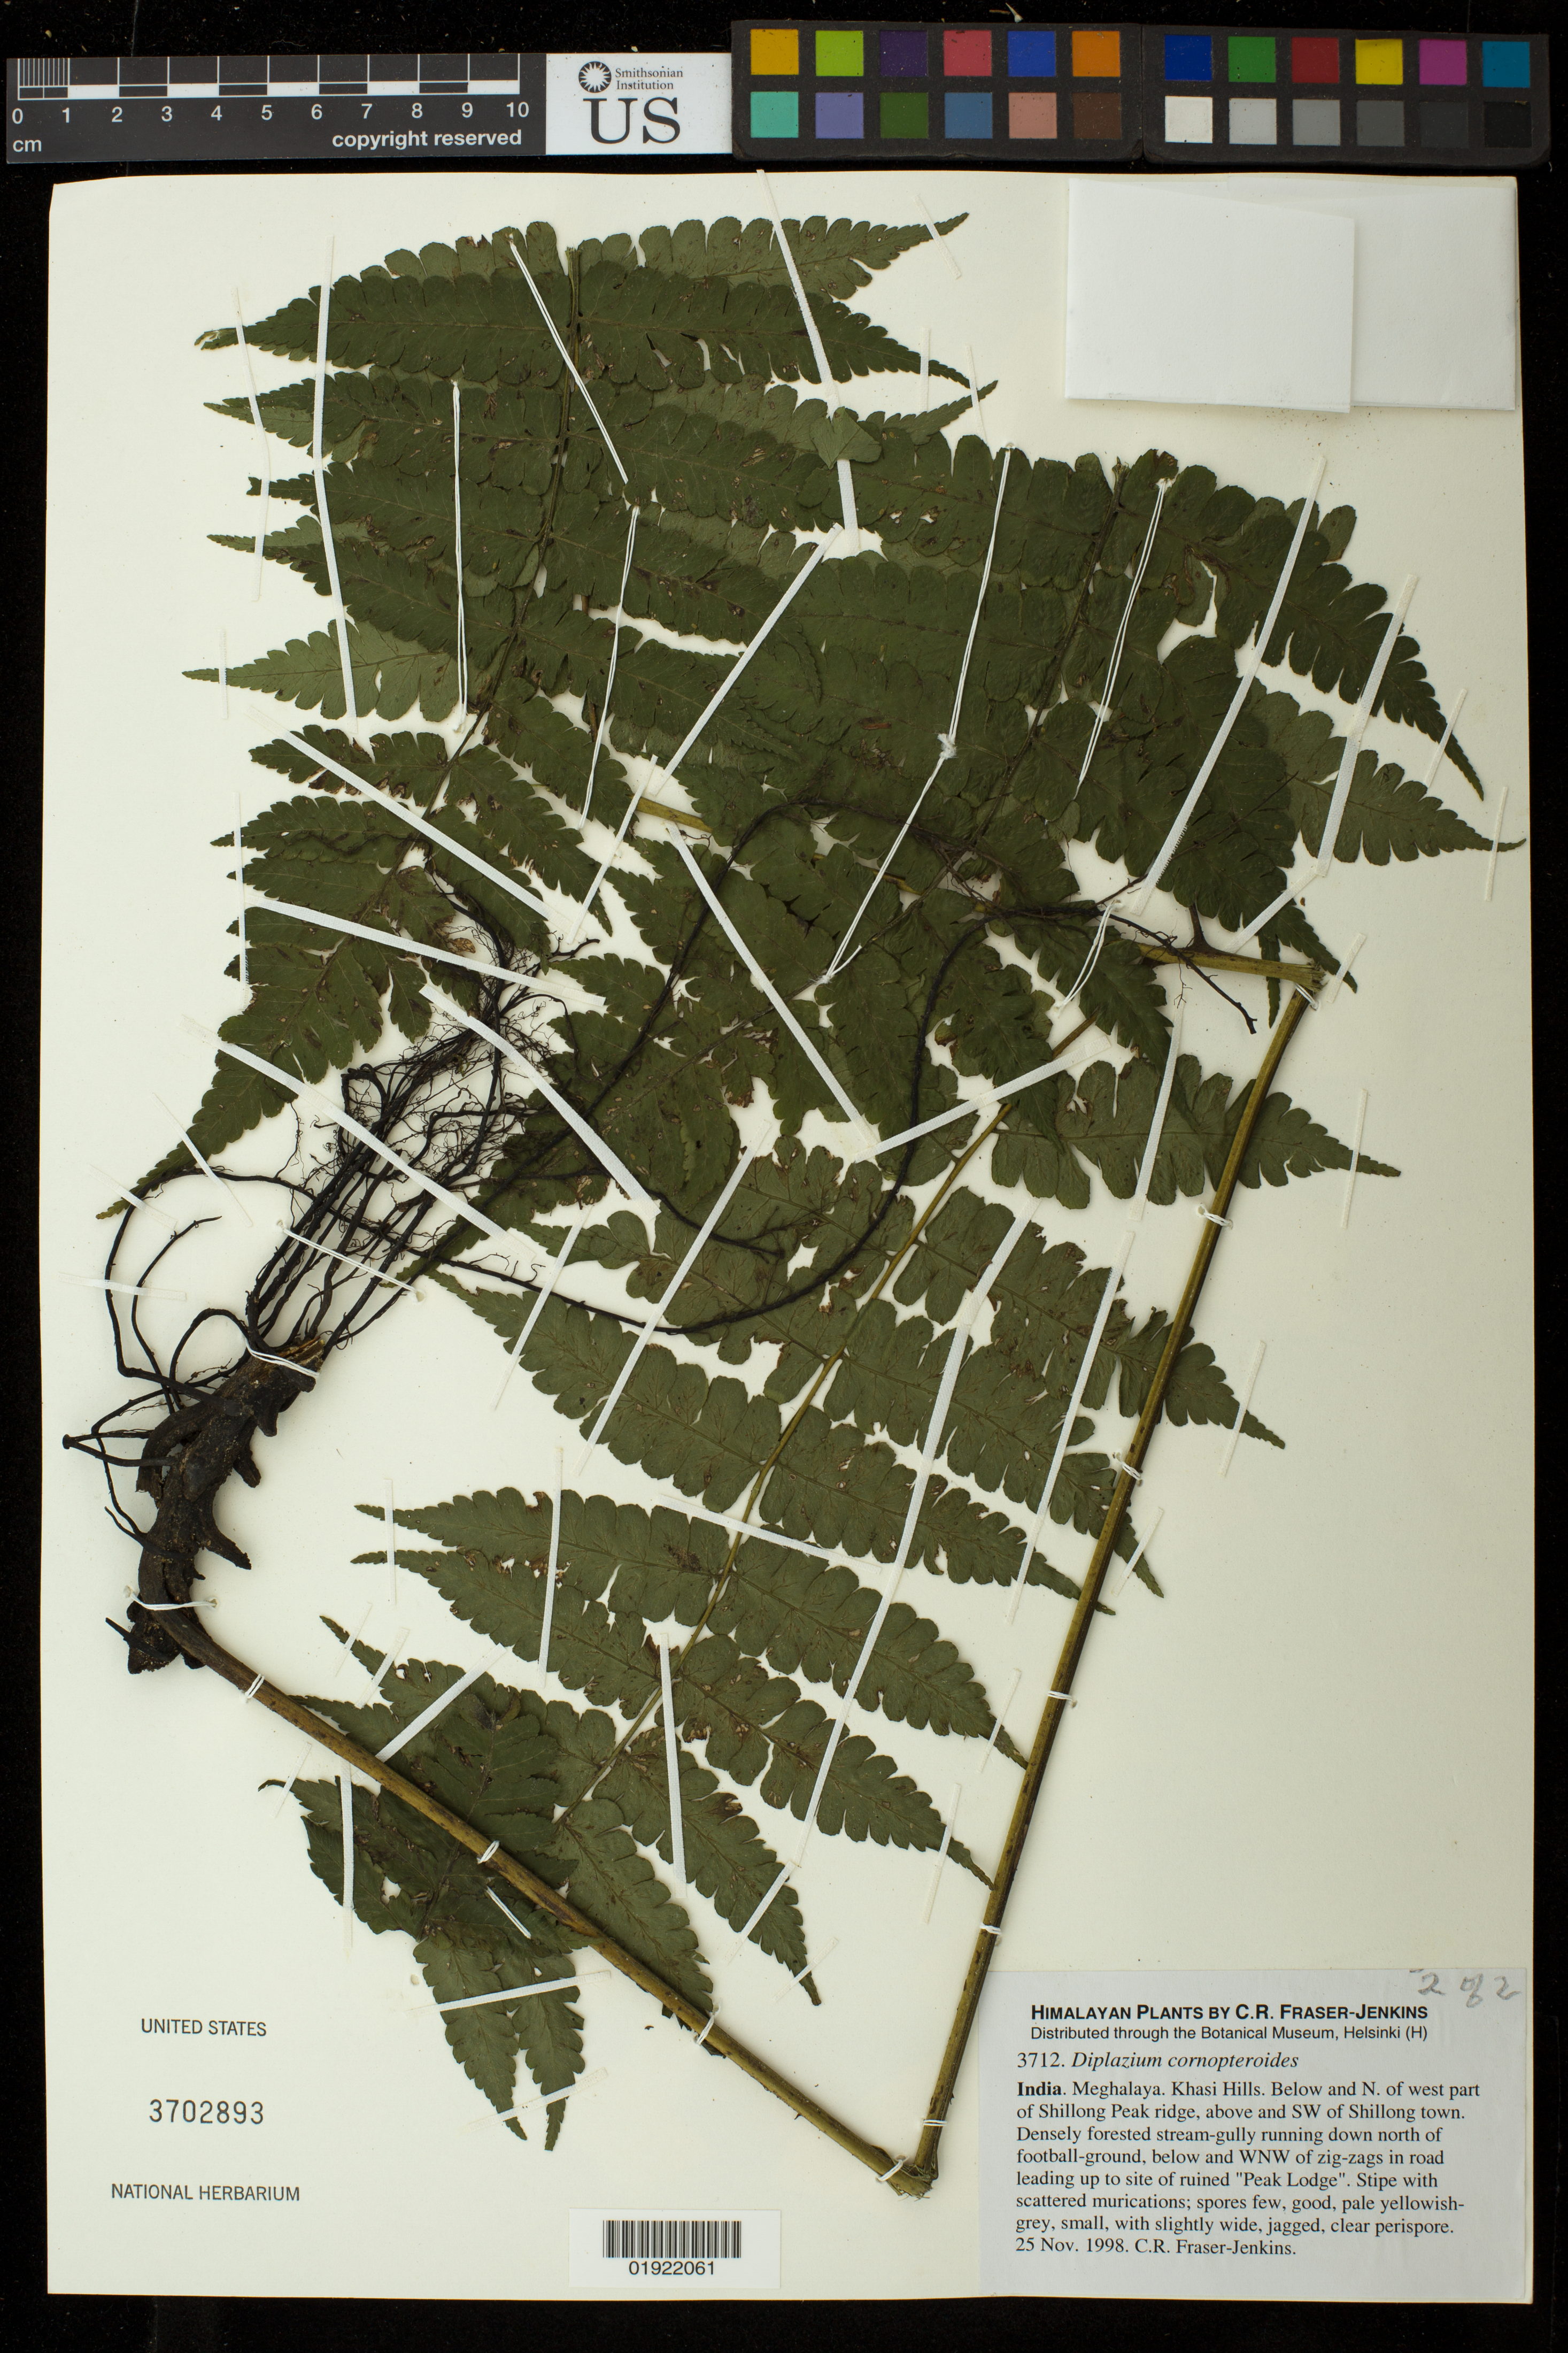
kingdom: Plantae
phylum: Tracheophyta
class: Polypodiopsida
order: Polypodiales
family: Athyriaceae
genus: Diplazium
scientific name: Diplazium cornopteroides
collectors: C. R. Fraser-Jenkins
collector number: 3712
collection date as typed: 25 Nov. 1998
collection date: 1998-11-25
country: India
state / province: Meghalaya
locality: Khasi Hills. Below and N. of west part of Shillong Peak ridge, above and SW of Shillong town. Densely forested stream-gully running down north of football-ground, below and WNW of zig-zags in road leading up to site of ruined "Peak Lodge".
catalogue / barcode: US 3702893